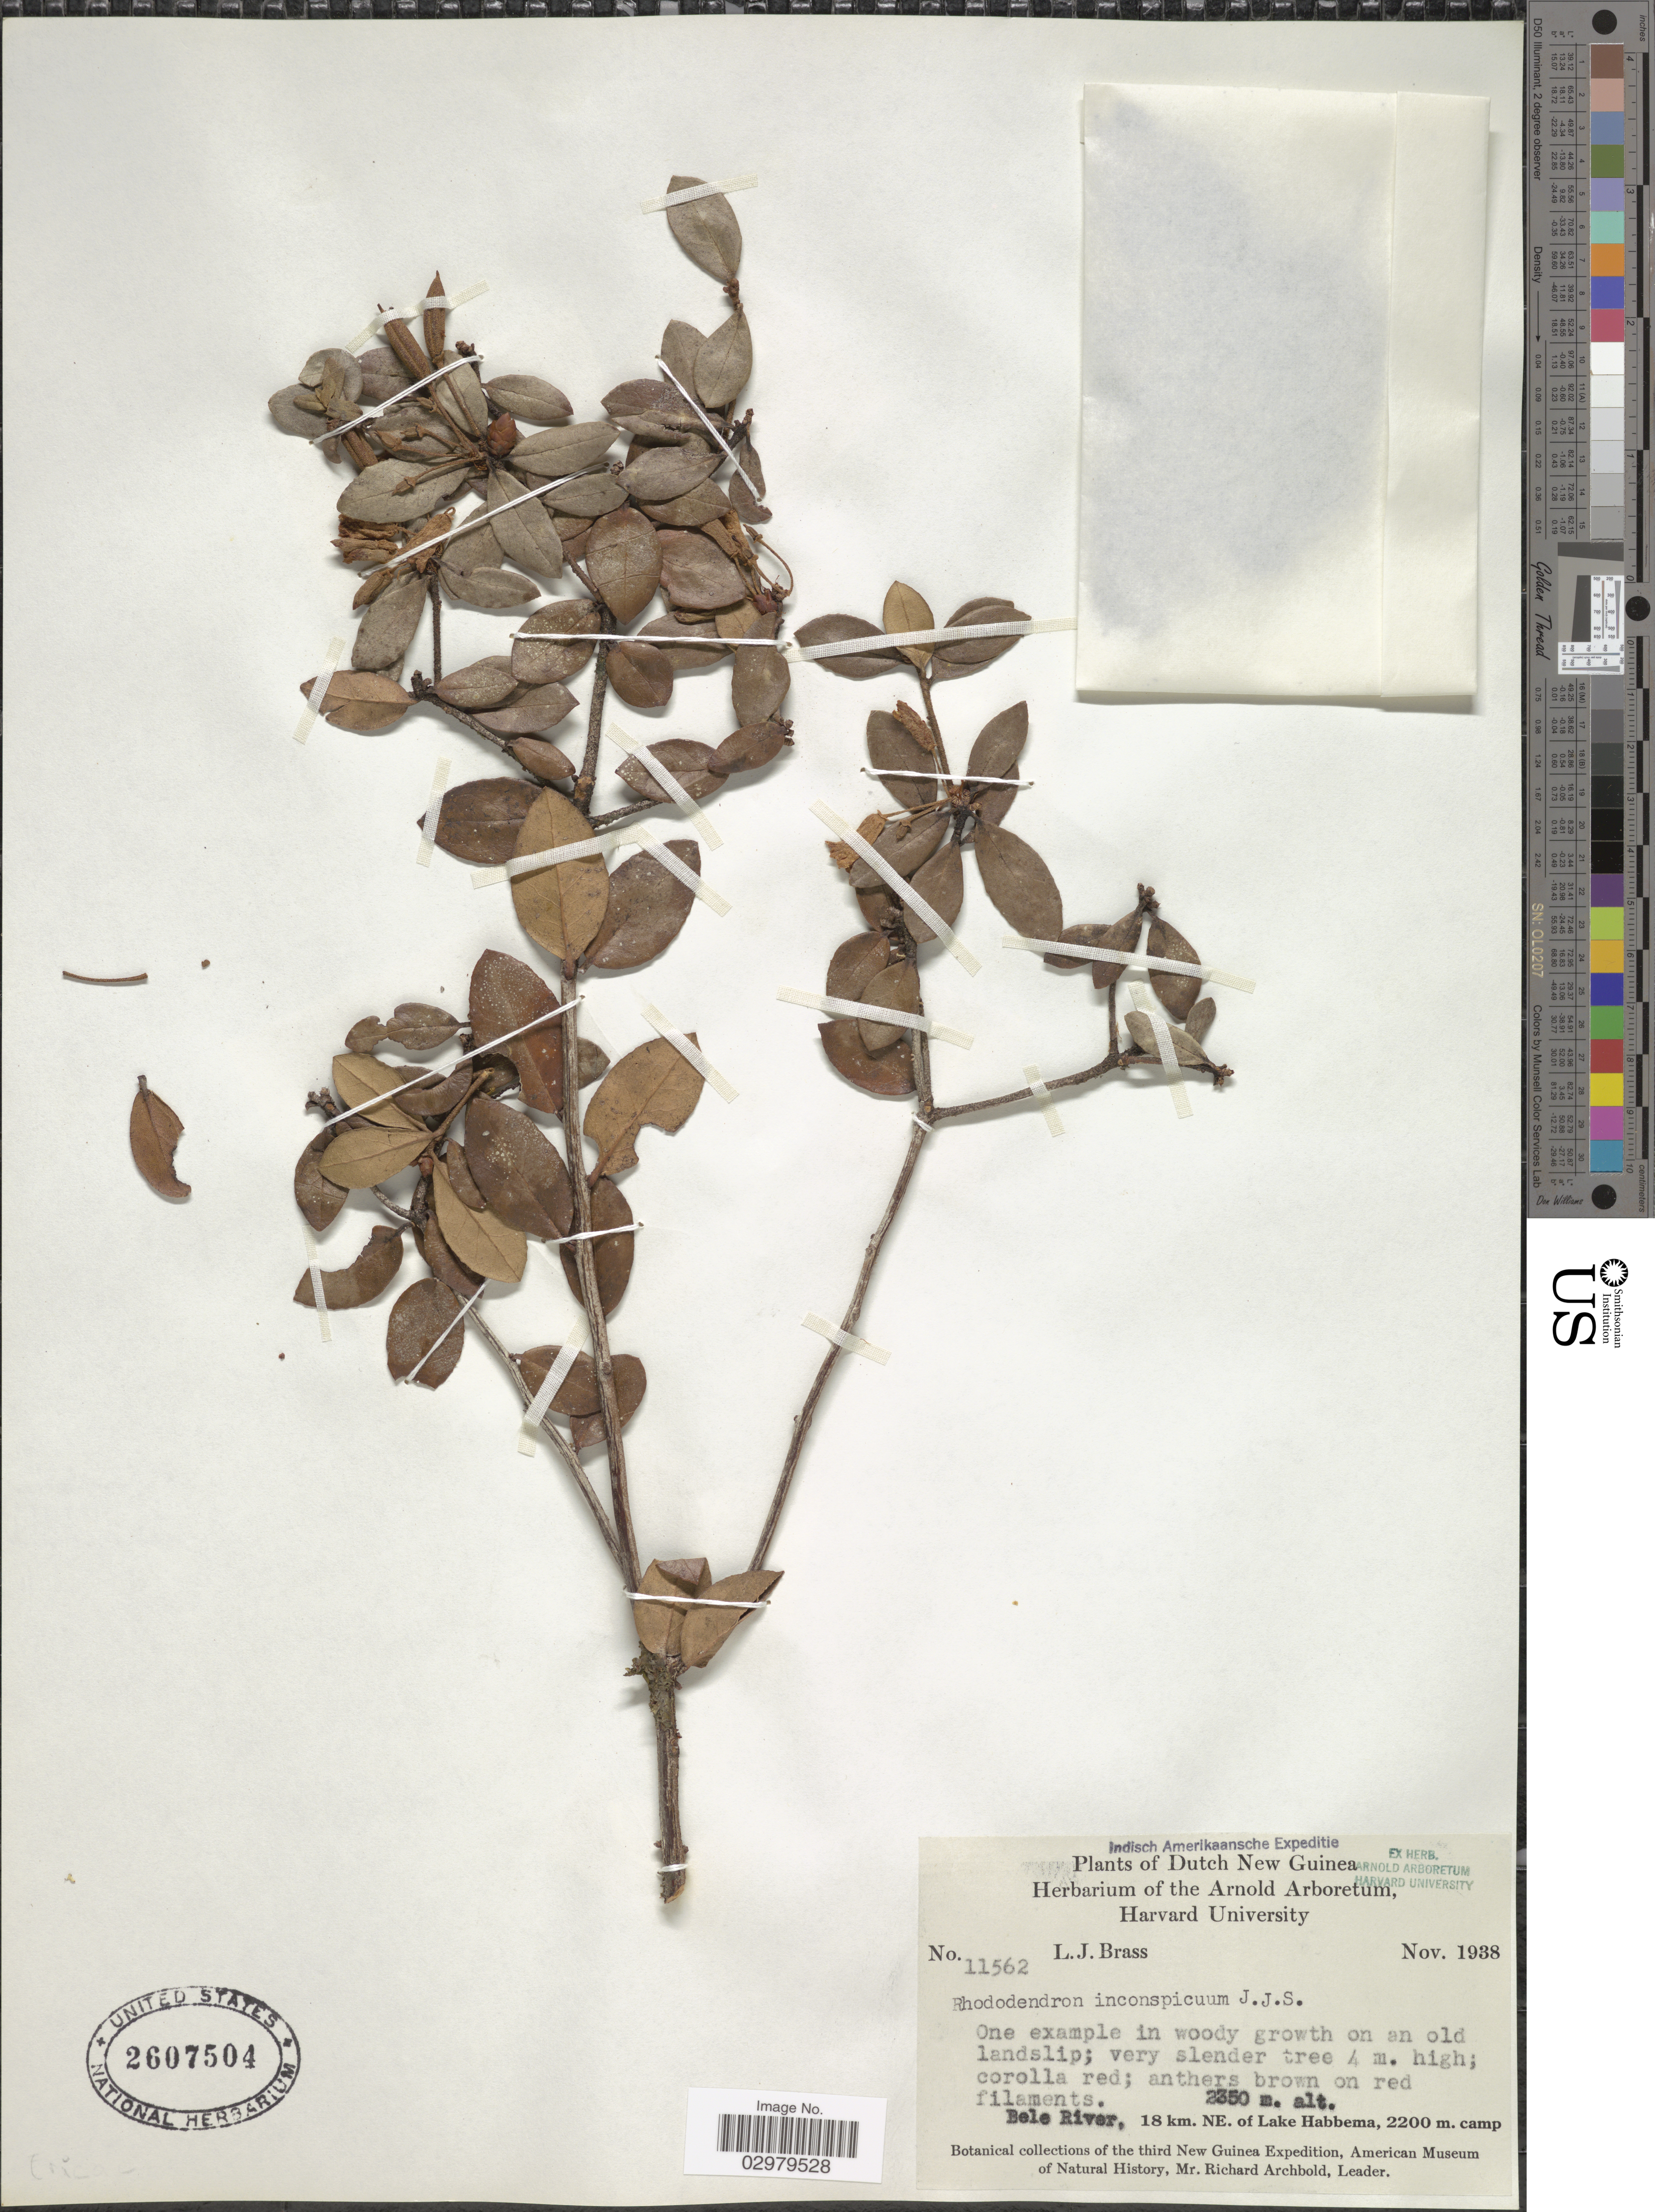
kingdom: Plantae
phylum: Tracheophyta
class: Magnoliopsida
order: Ericales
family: Ericaceae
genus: Rhododendron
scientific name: Rhododendron inconspicuum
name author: J.J. Sm.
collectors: L. J. Brass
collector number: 11562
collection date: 1938-11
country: Indonesia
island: New Guinea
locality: Dutch New Guinea. Bele River, 18 km. NE. of Lake Habbema.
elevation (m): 2350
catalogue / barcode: US 2607504